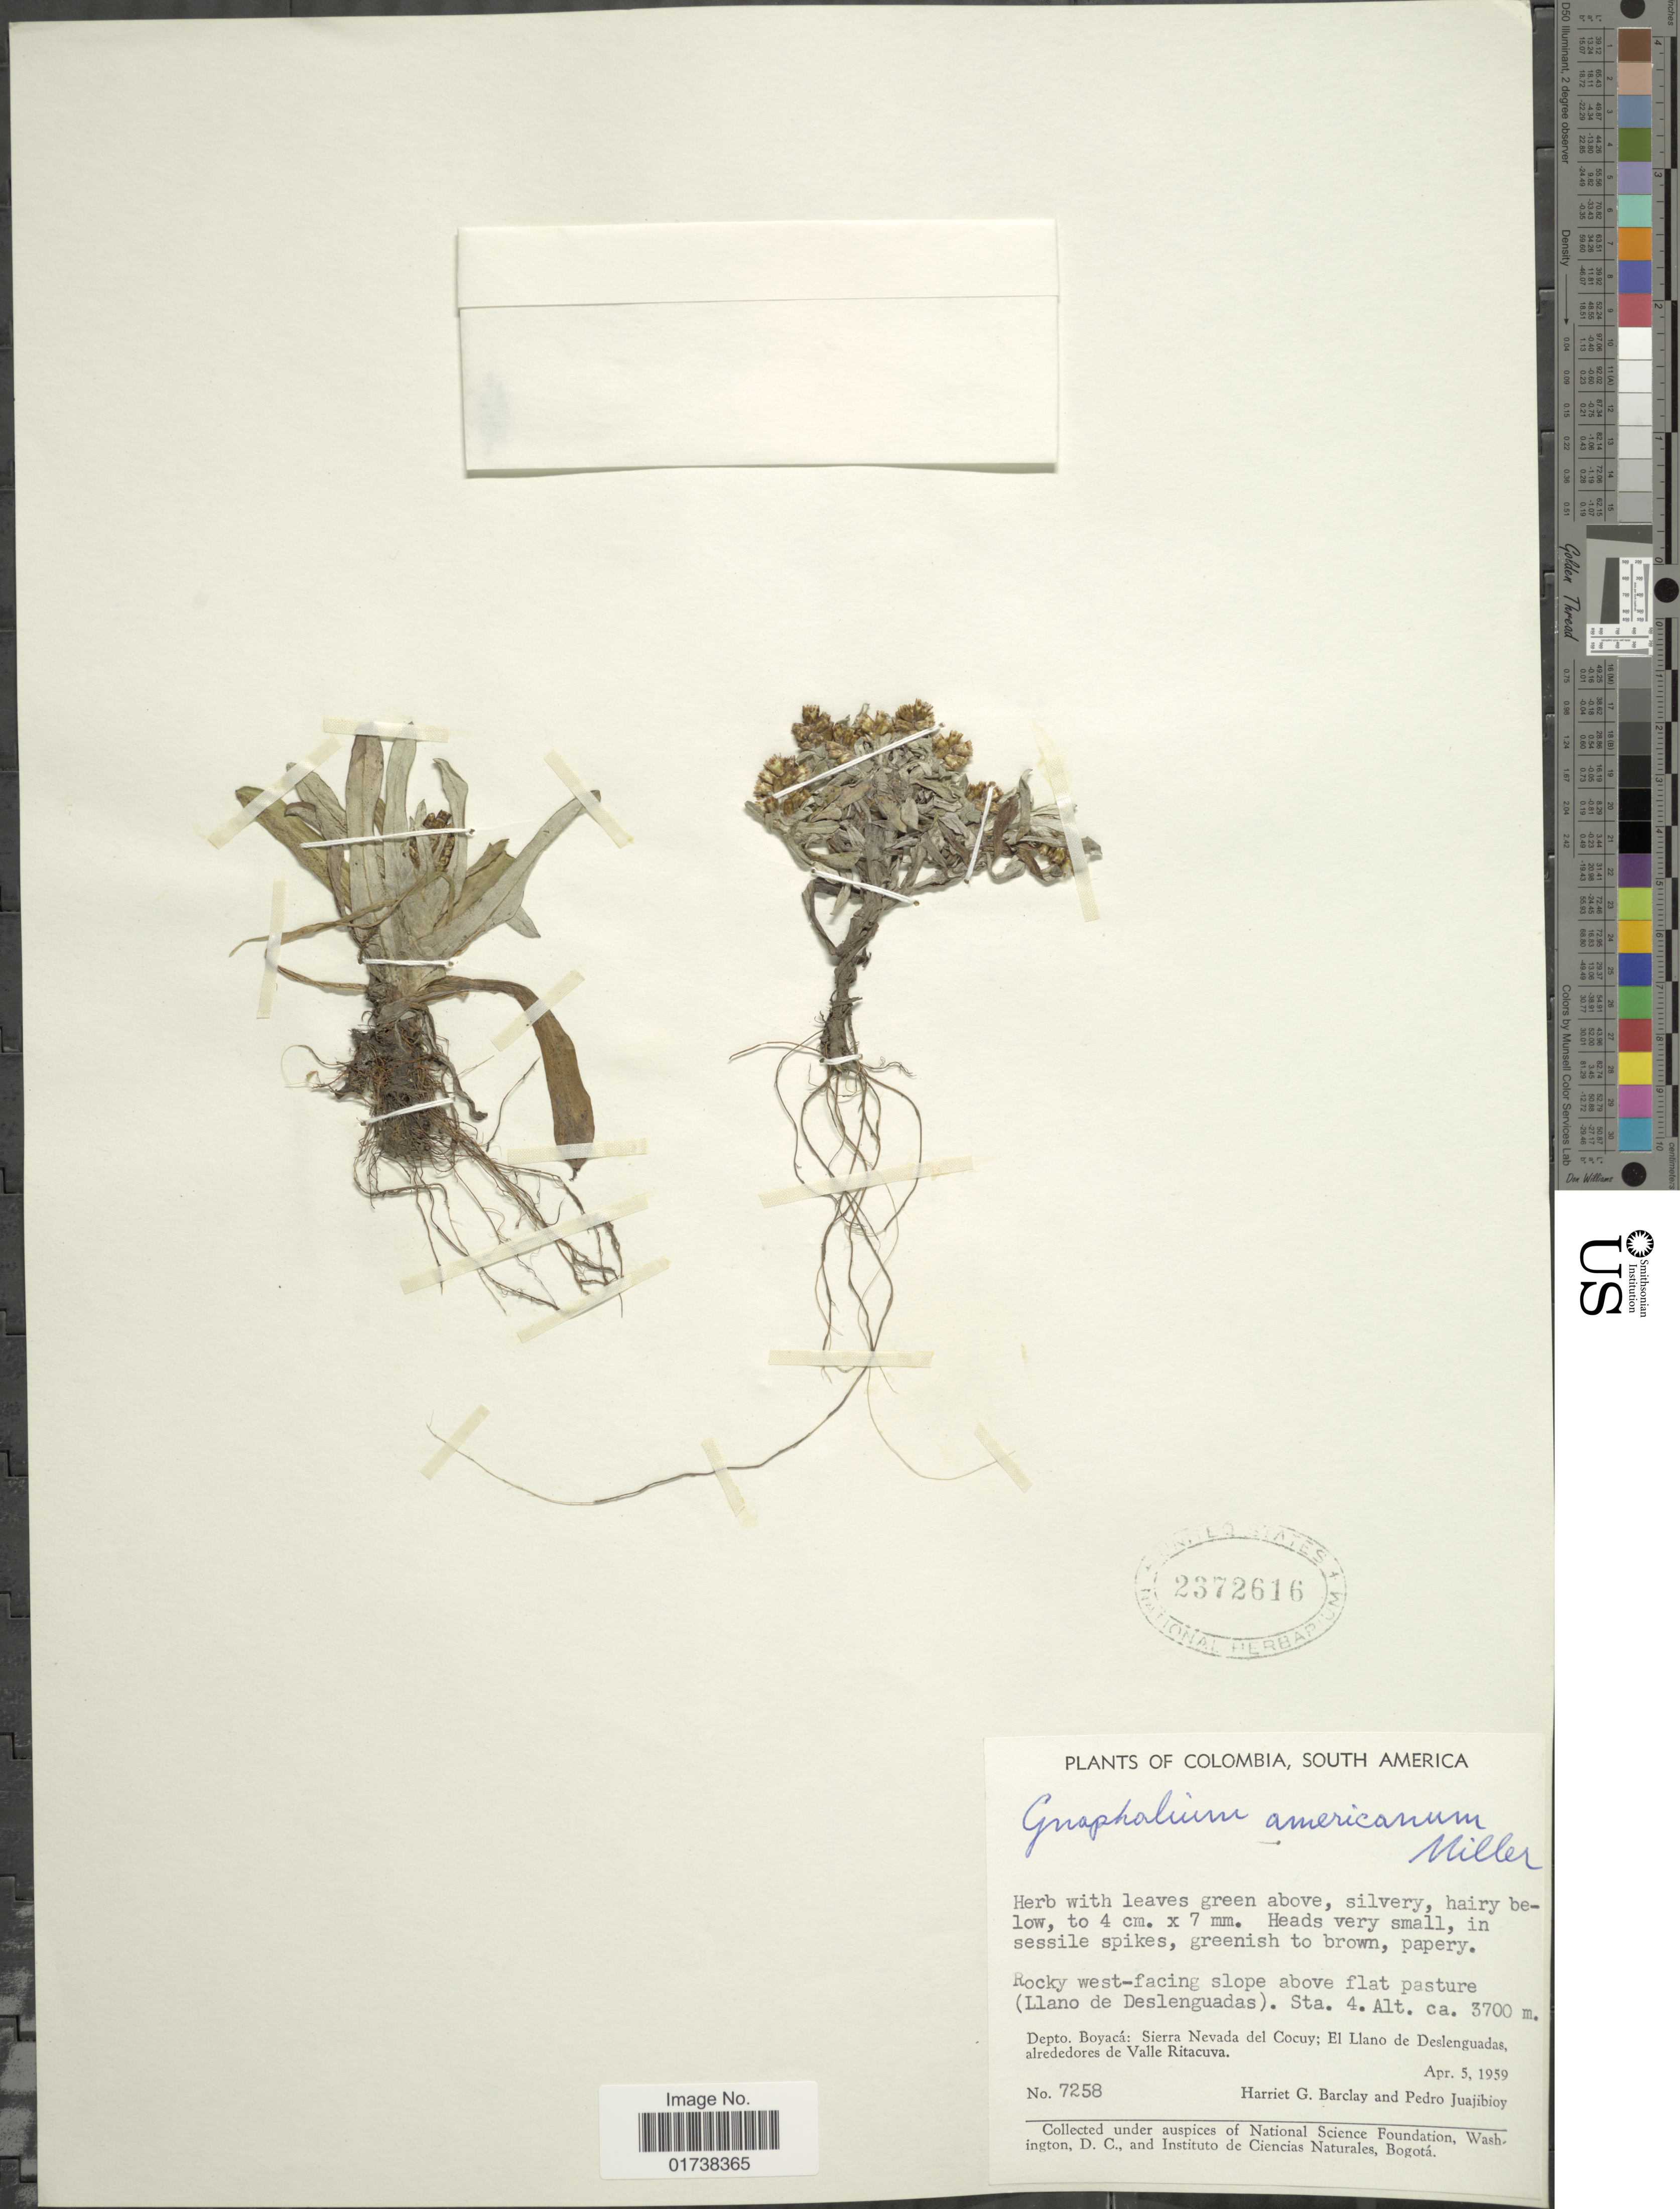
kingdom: Plantae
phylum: Tracheophyta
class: Magnoliopsida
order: Asterales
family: Asteraceae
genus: Gamochaeta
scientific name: Gamochaeta americana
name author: (Mill.) Wedd.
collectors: H. G. Barclay & P. Juajibioy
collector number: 7258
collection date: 1959-04-05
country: Colombia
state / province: Boyacá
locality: Rocky west-facing slope above flat pasture (Llano de Deslenguadas), Sta. 4., Depto. Boyaca: Sierra Nevada del Cocuy: El Llano de Deslenguadas alrededores de Valle Ritacuva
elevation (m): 3700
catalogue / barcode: US 2372616